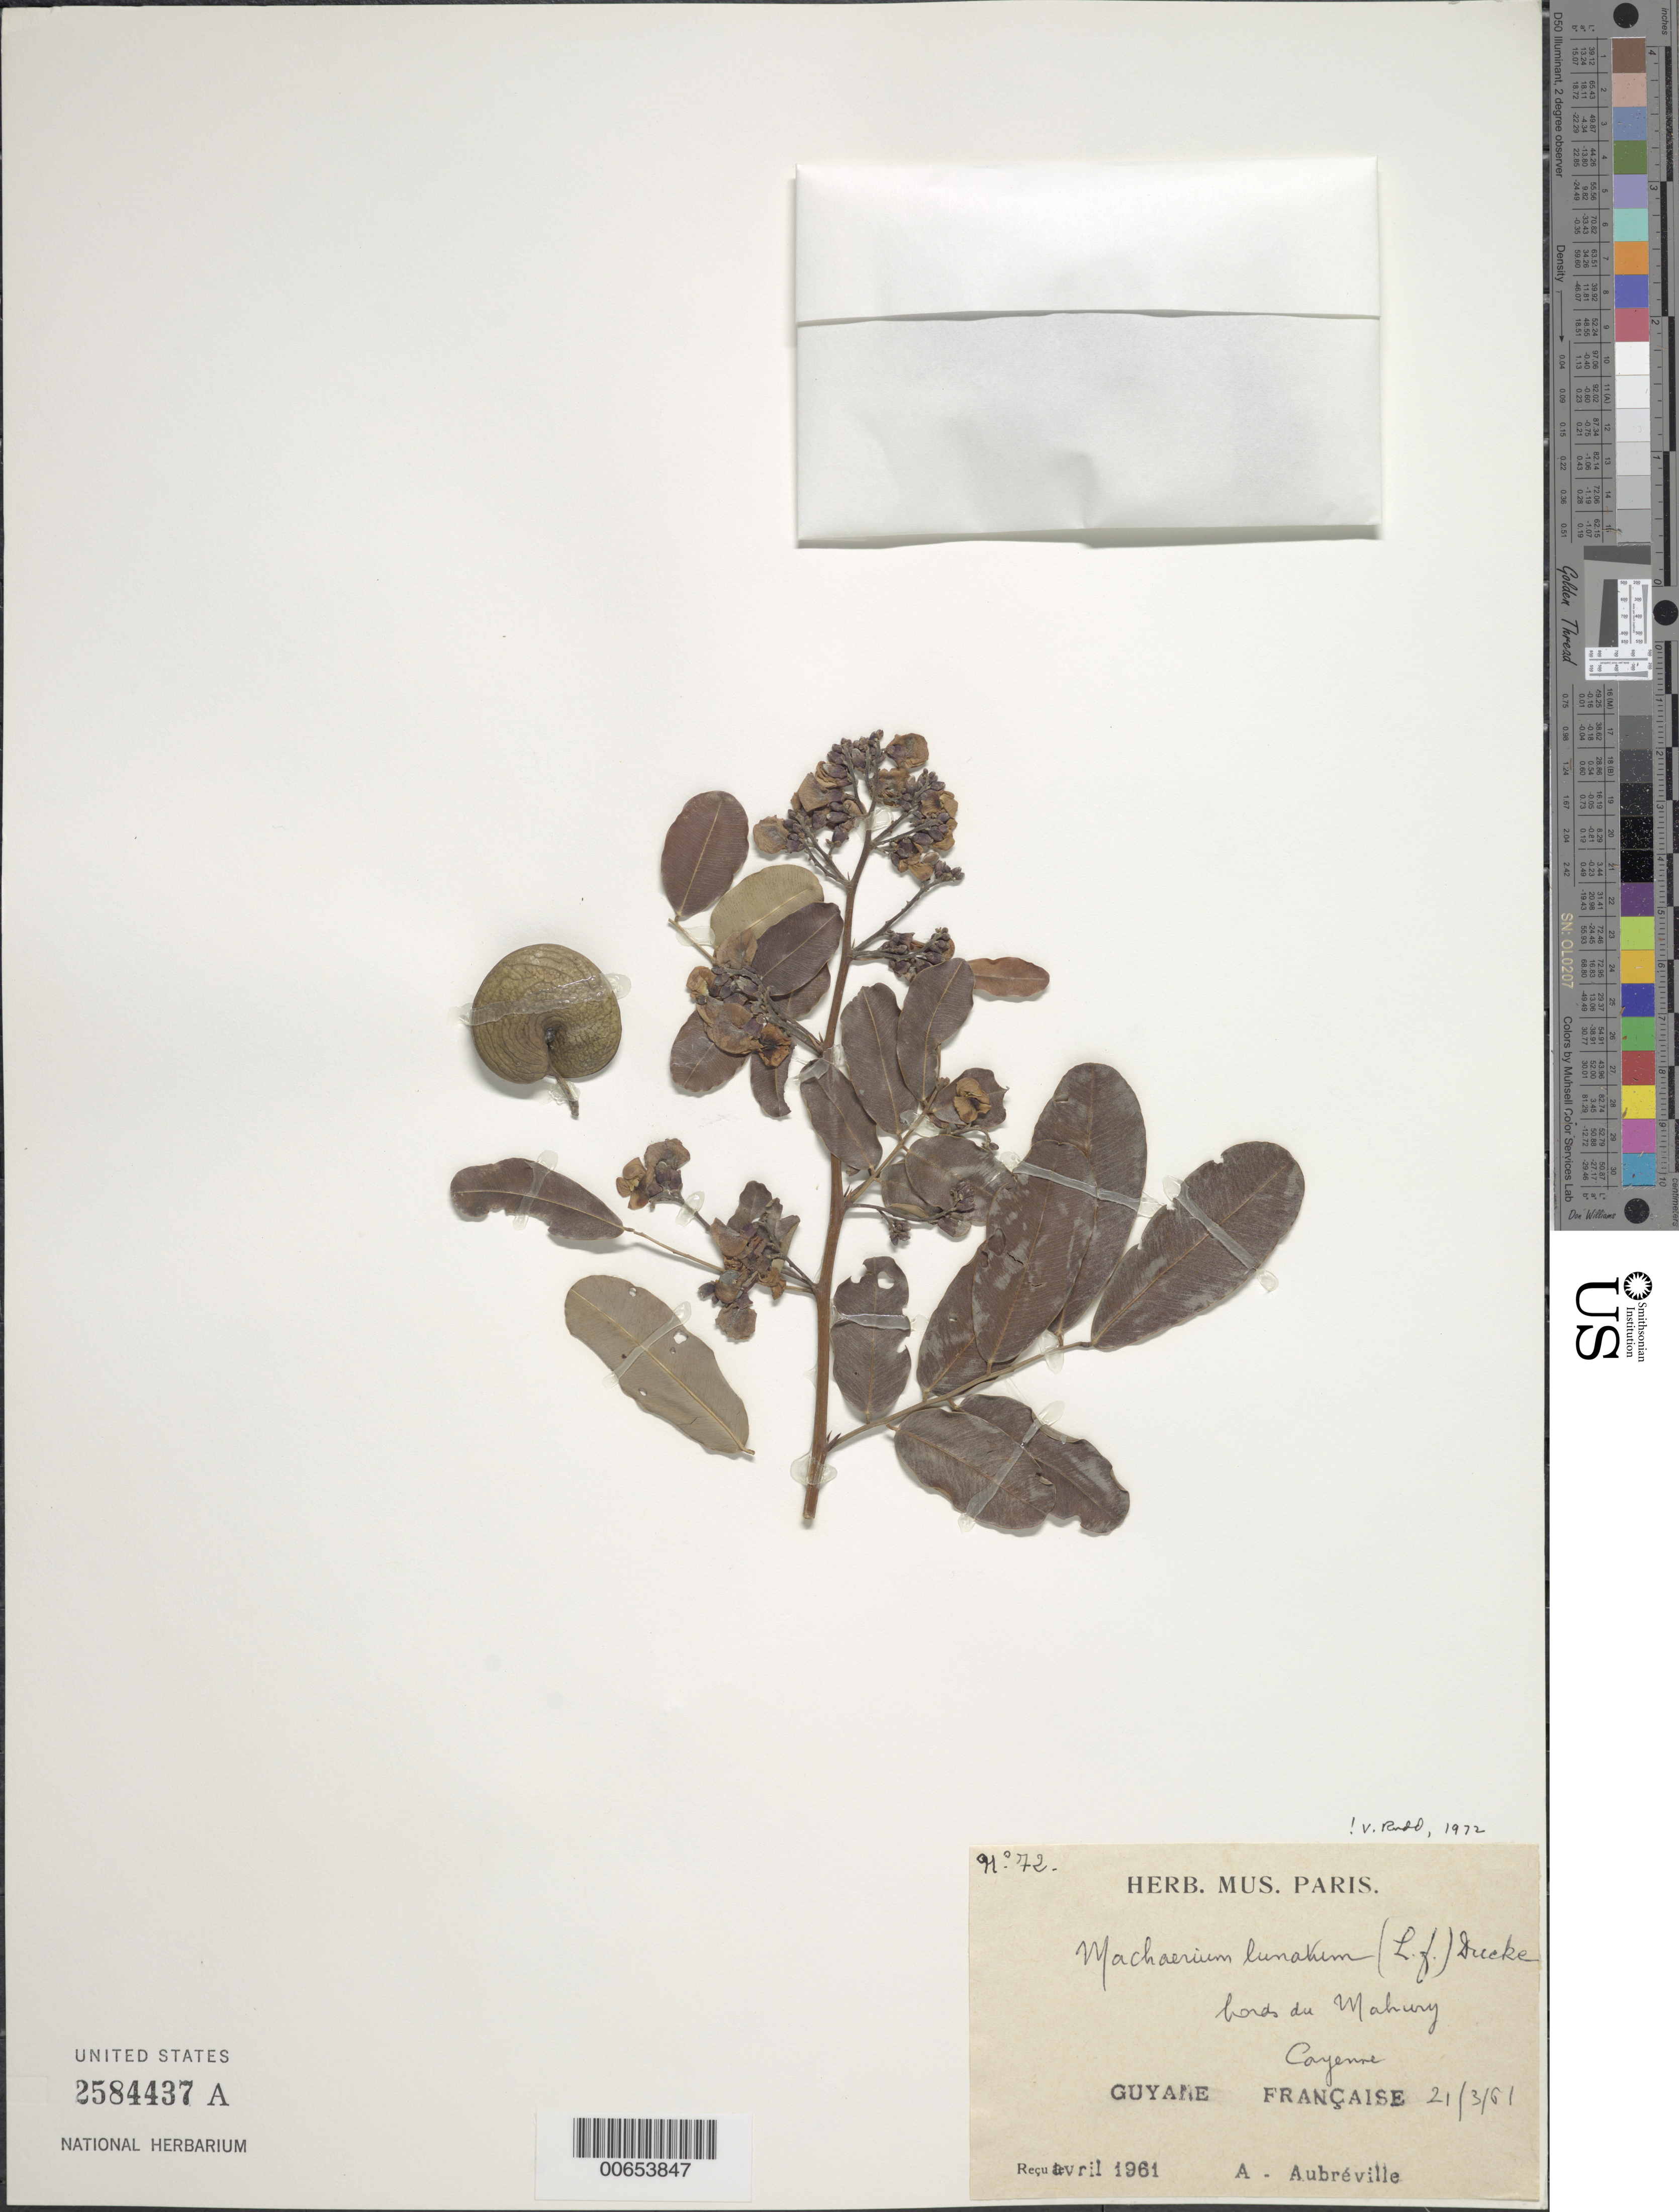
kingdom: Plantae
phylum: Tracheophyta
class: Magnoliopsida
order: Fabales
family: Fabaceae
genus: Machaerium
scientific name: Machaerium lunatum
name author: (L. f.) Ducke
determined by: Rudd, V. E.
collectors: A. Aubréville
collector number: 72 ?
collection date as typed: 21-Mar-61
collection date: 1961-03-21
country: French Guiana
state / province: Cayenne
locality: Cayenne, bords du Mahury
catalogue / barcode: US 2584437A